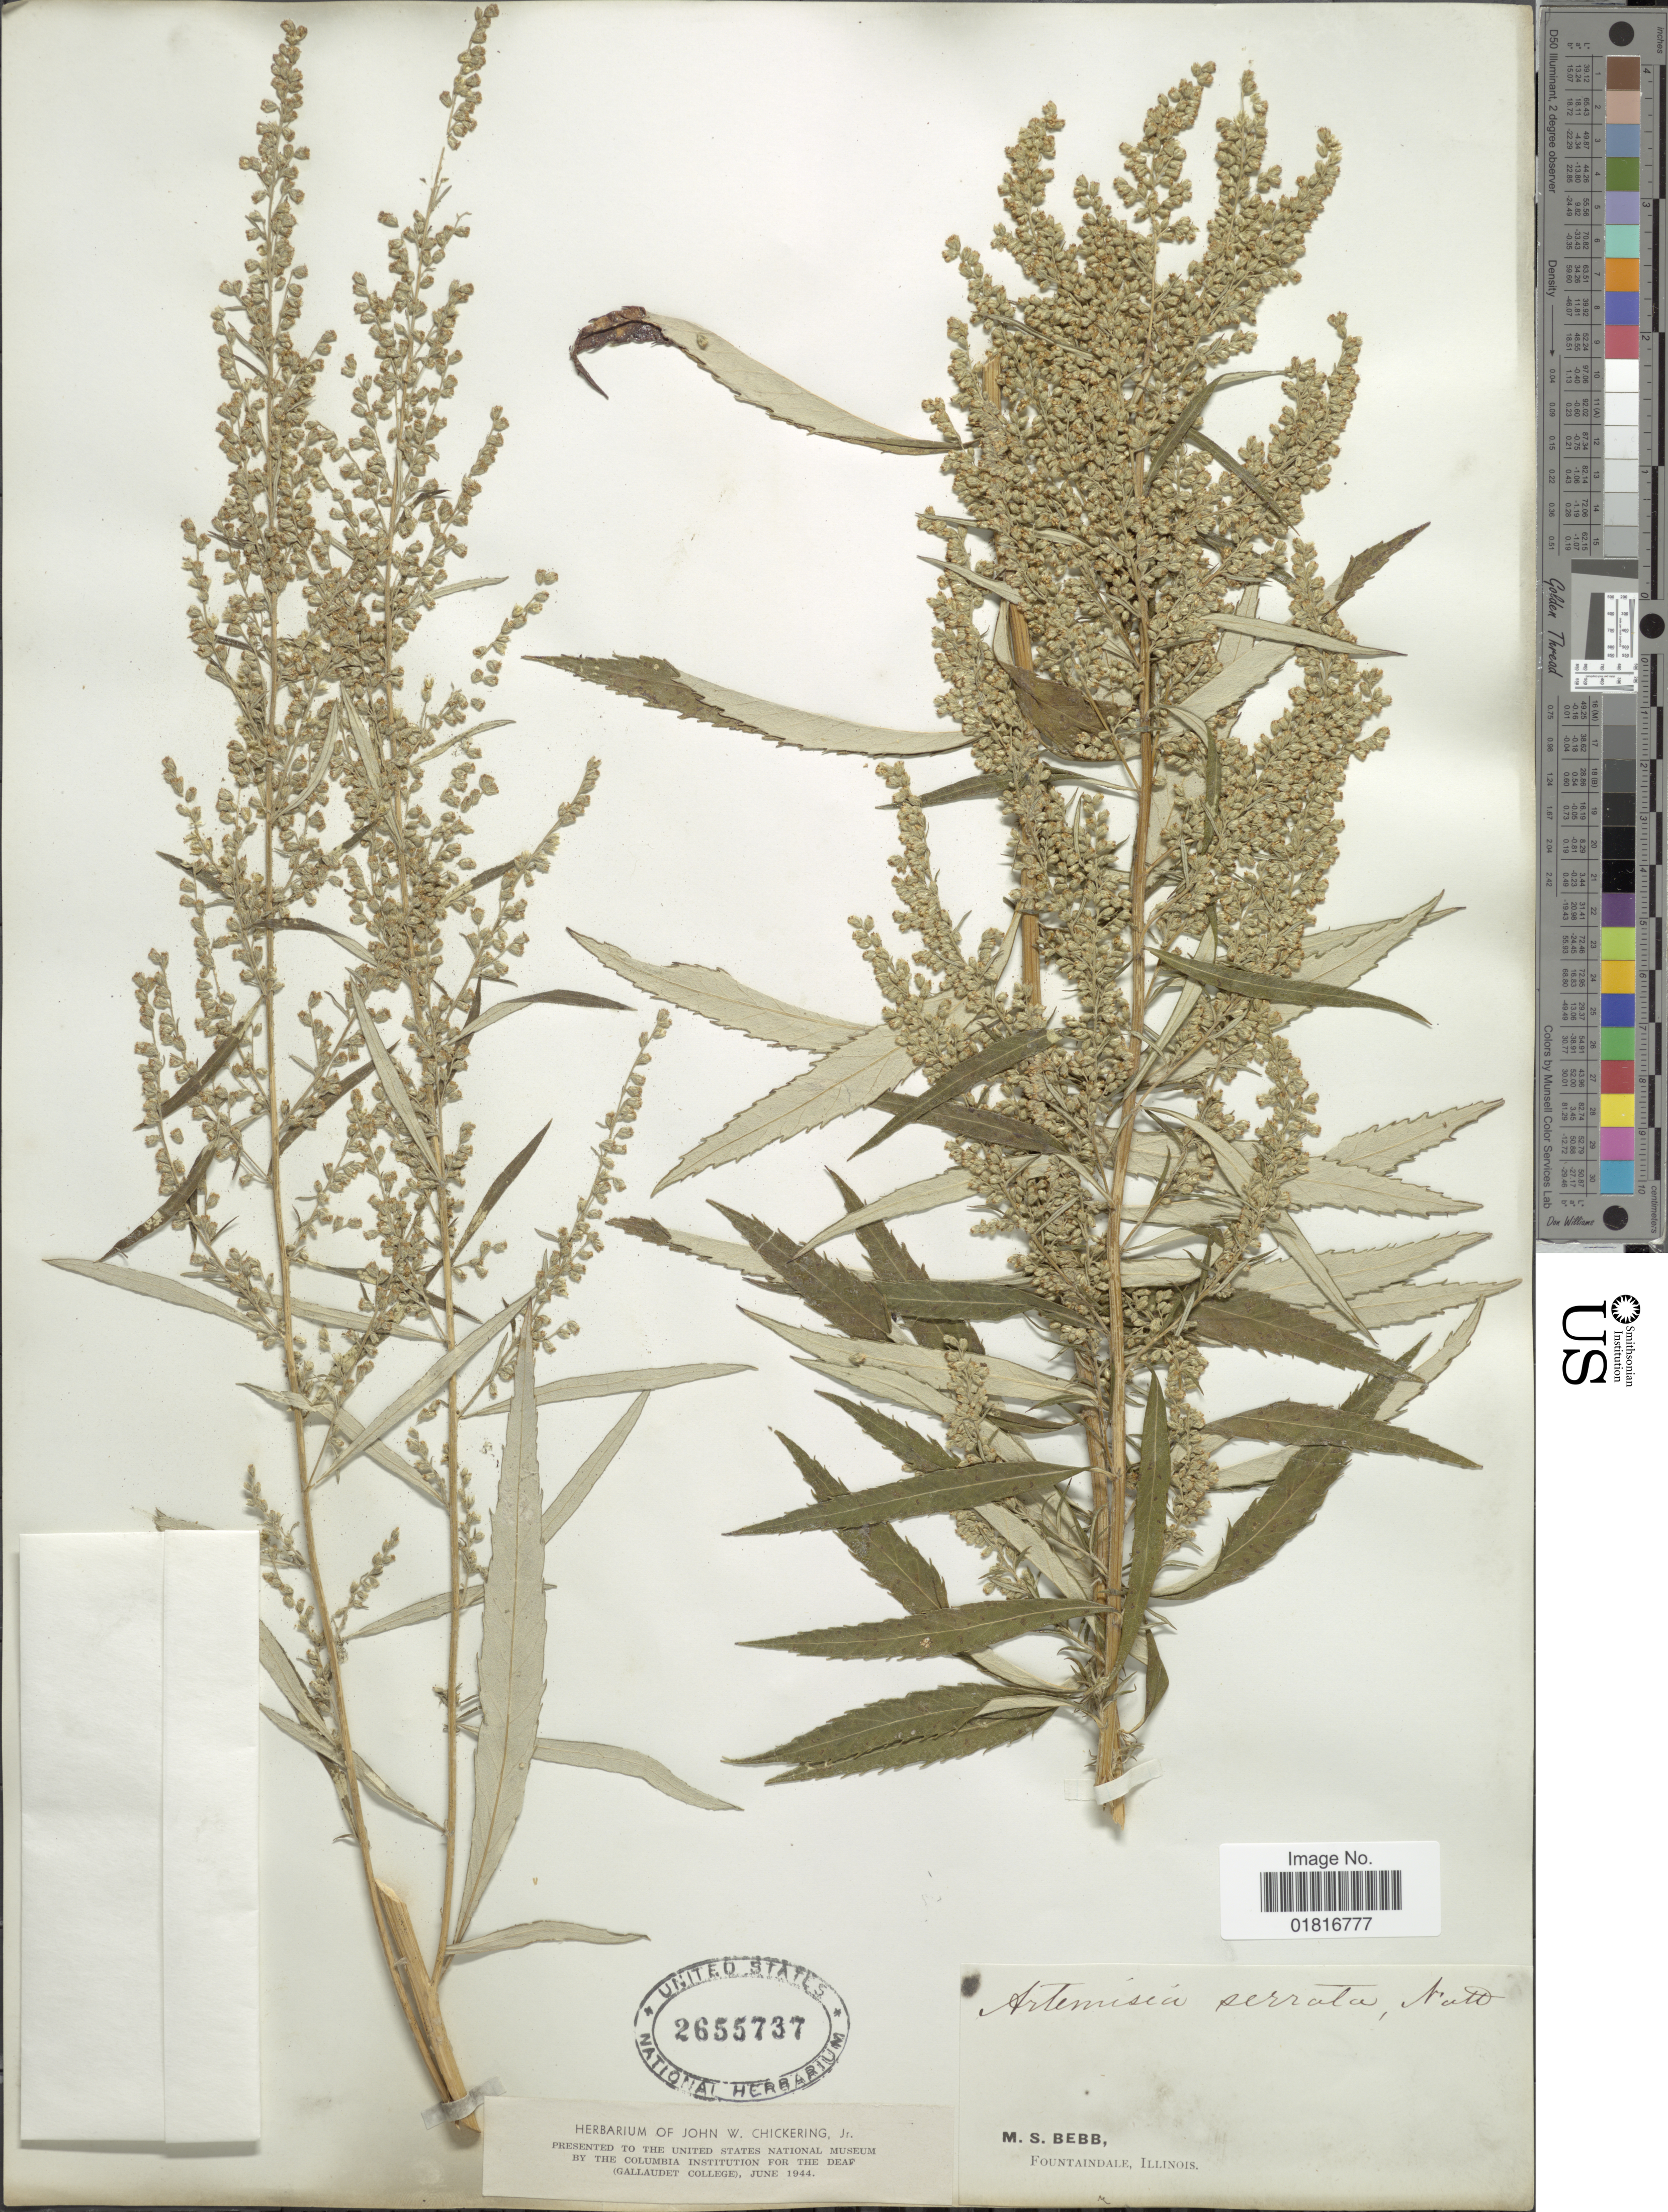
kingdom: Plantae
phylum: Tracheophyta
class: Magnoliopsida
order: Asterales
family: Asteraceae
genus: Artemisia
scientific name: Artemisia serrata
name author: Nutt.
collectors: M. Bebb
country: United States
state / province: Illinois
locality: Fountaindale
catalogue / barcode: US 2655737